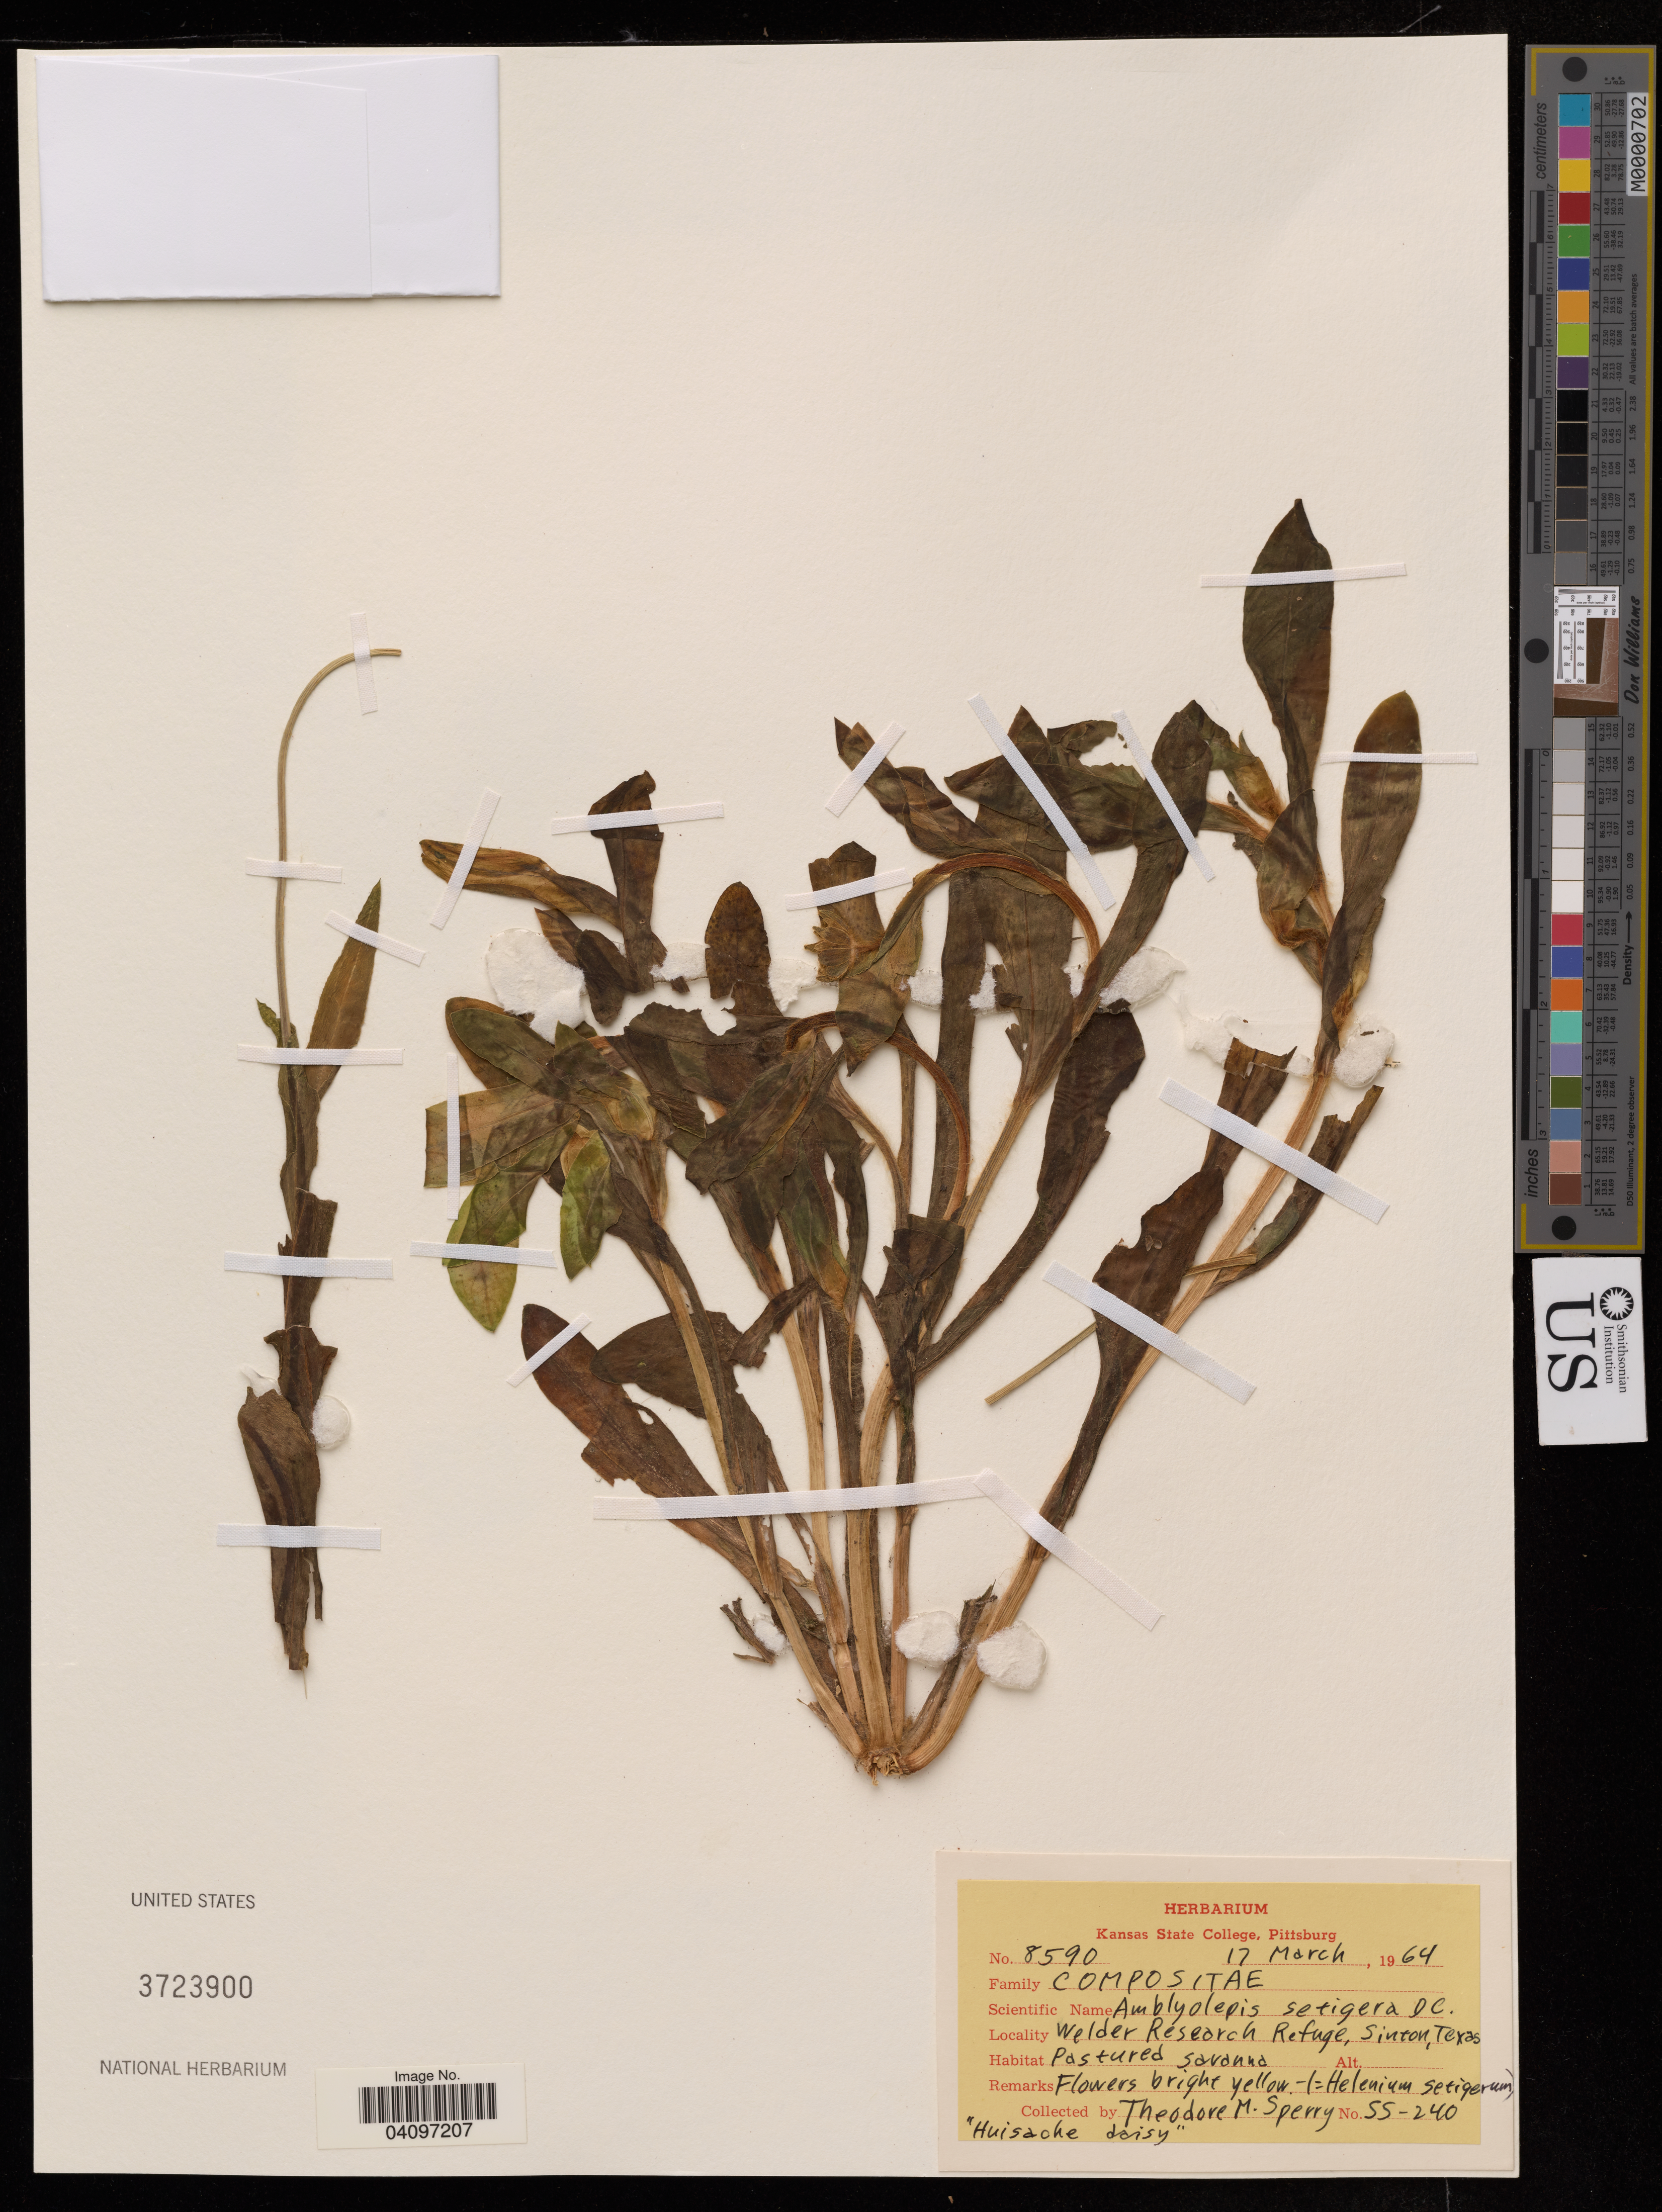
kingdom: Plantae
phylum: Tracheophyta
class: Magnoliopsida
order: Asterales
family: Asteraceae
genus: Amblyolepis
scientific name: Amblyolepis setigera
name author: DC.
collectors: T. Sperry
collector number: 8590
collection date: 1964-03-17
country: United States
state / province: Texas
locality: Welder Research Refuge, Sinton.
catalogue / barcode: US 3723900